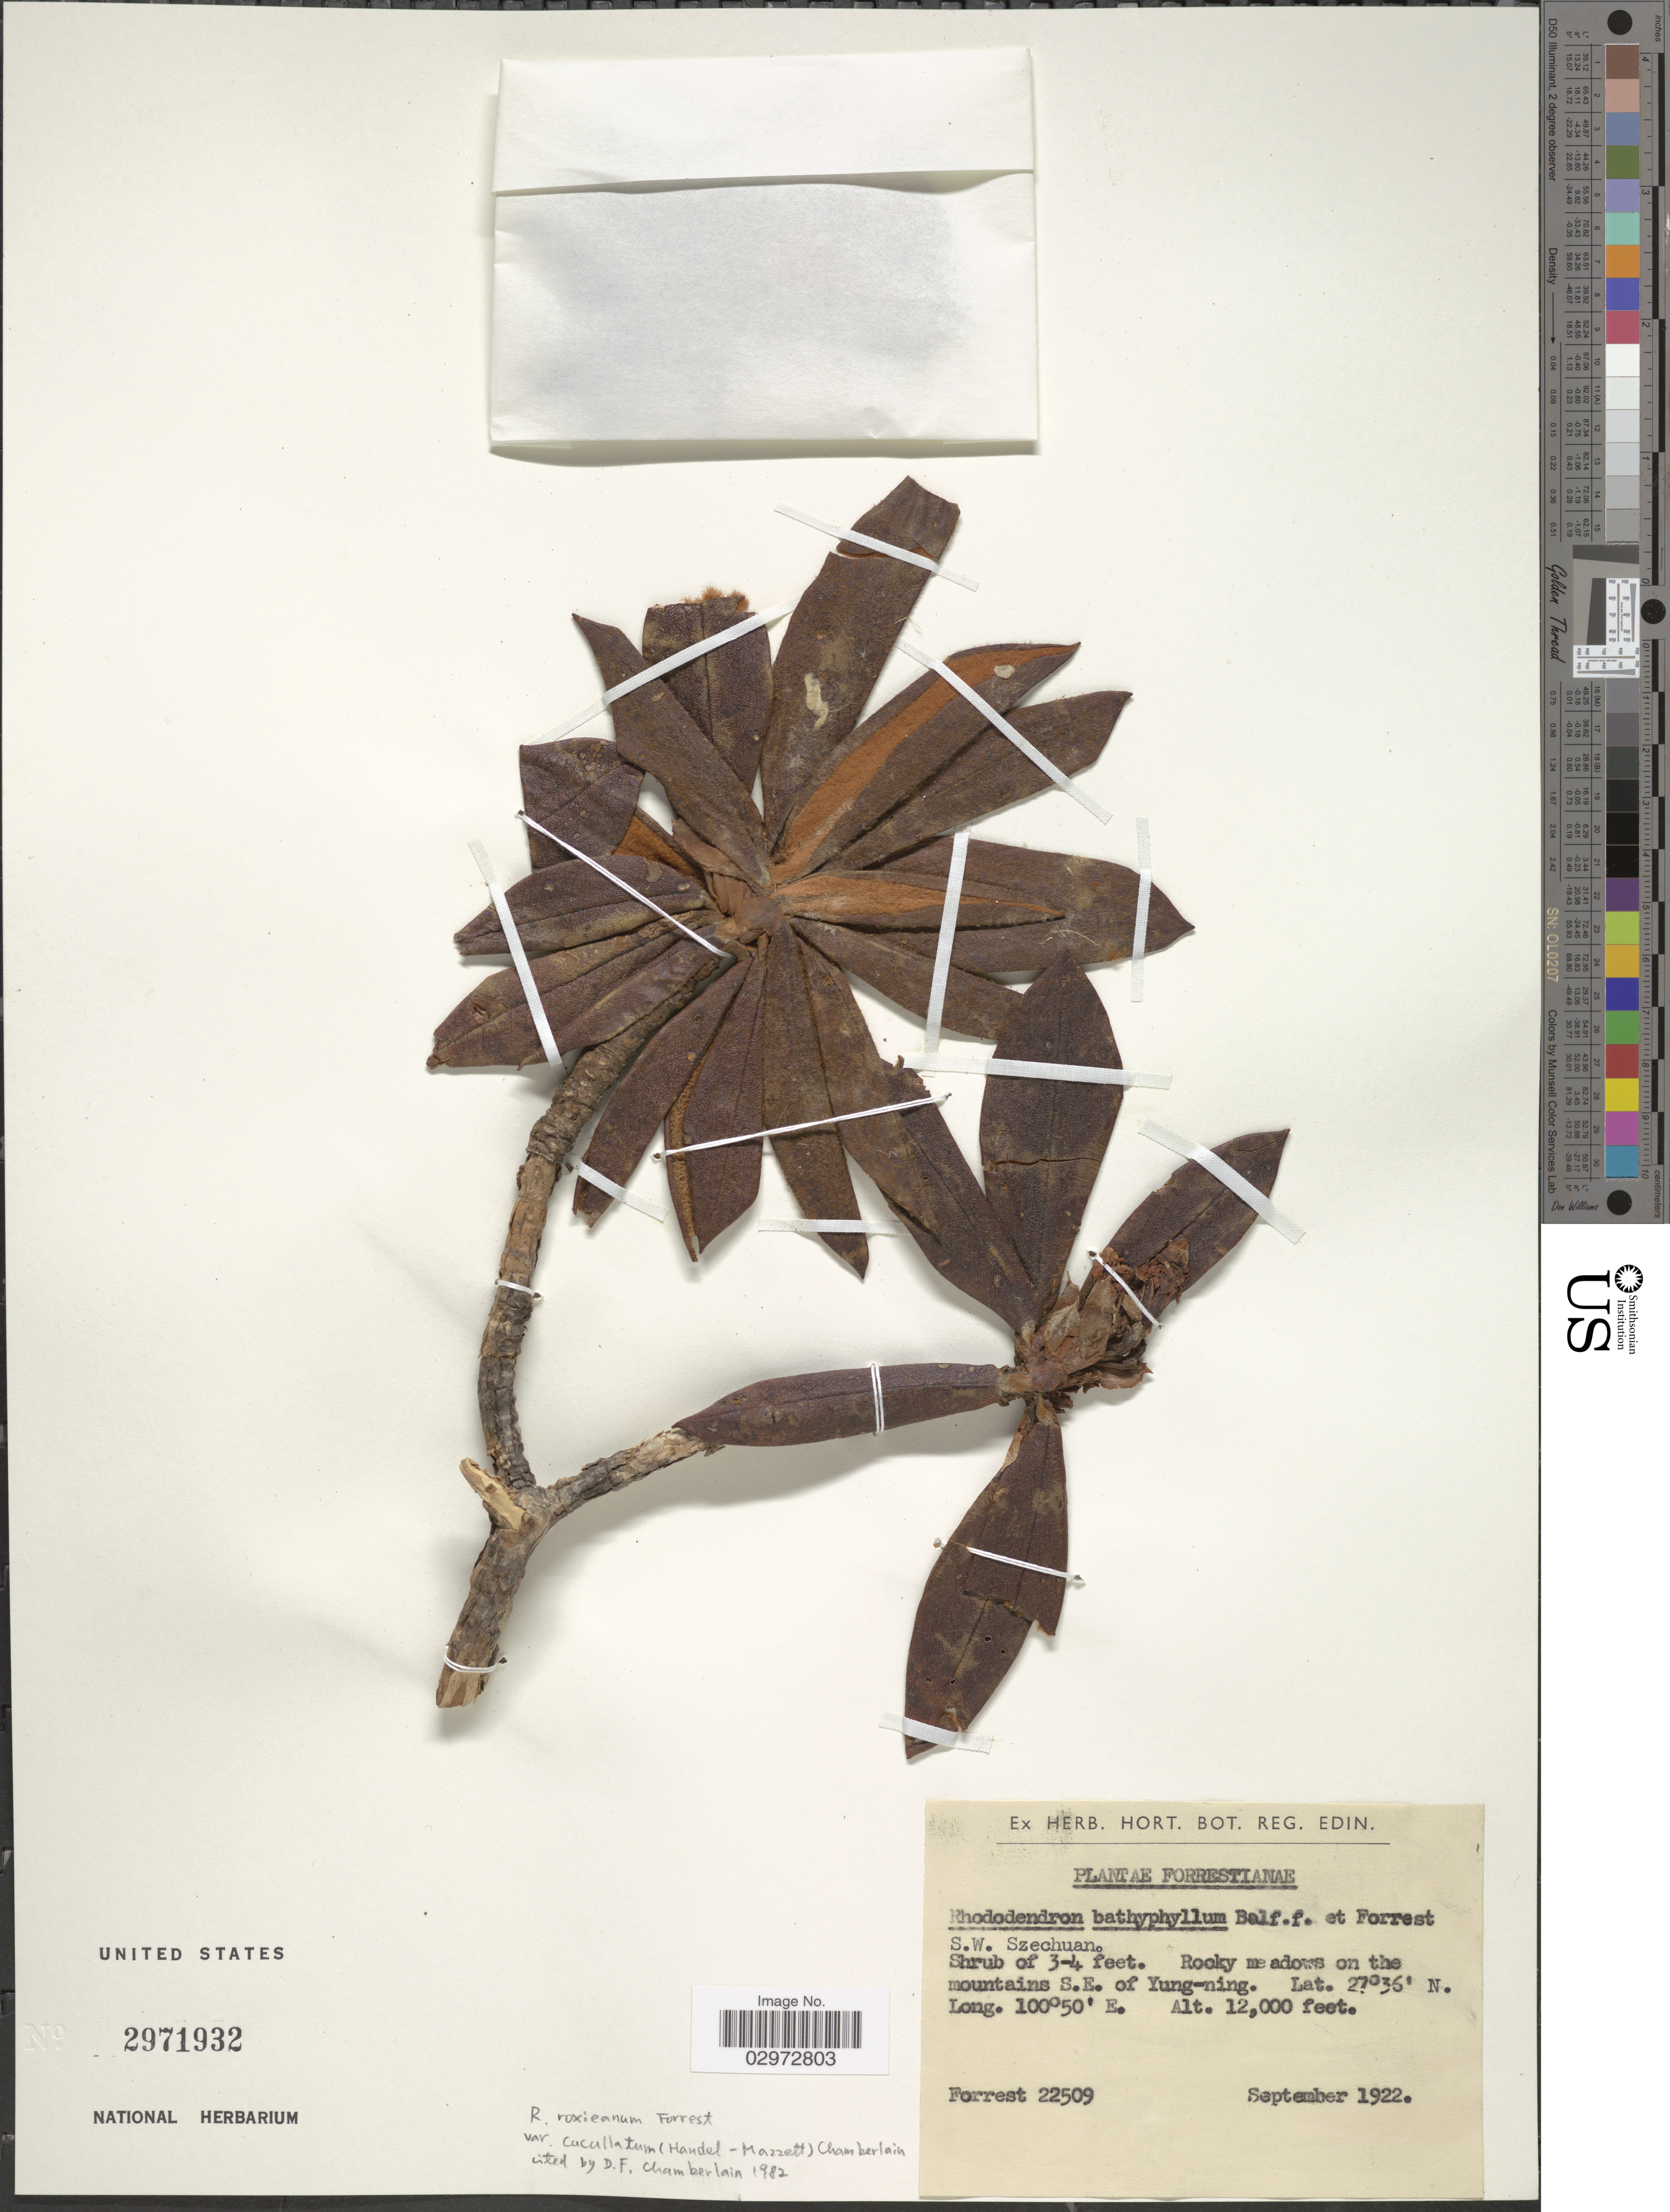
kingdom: Plantae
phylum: Tracheophyta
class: Magnoliopsida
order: Ericales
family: Ericaceae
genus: Rhododendron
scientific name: Rhododendron roxieanum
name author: Forrest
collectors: -. Forrest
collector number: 22509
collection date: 1922-09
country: China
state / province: Sichuan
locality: S.W. Szechuan. Rocky meadows on the mountains S.E. of Yung-ning.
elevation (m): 3658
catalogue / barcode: US 2971932